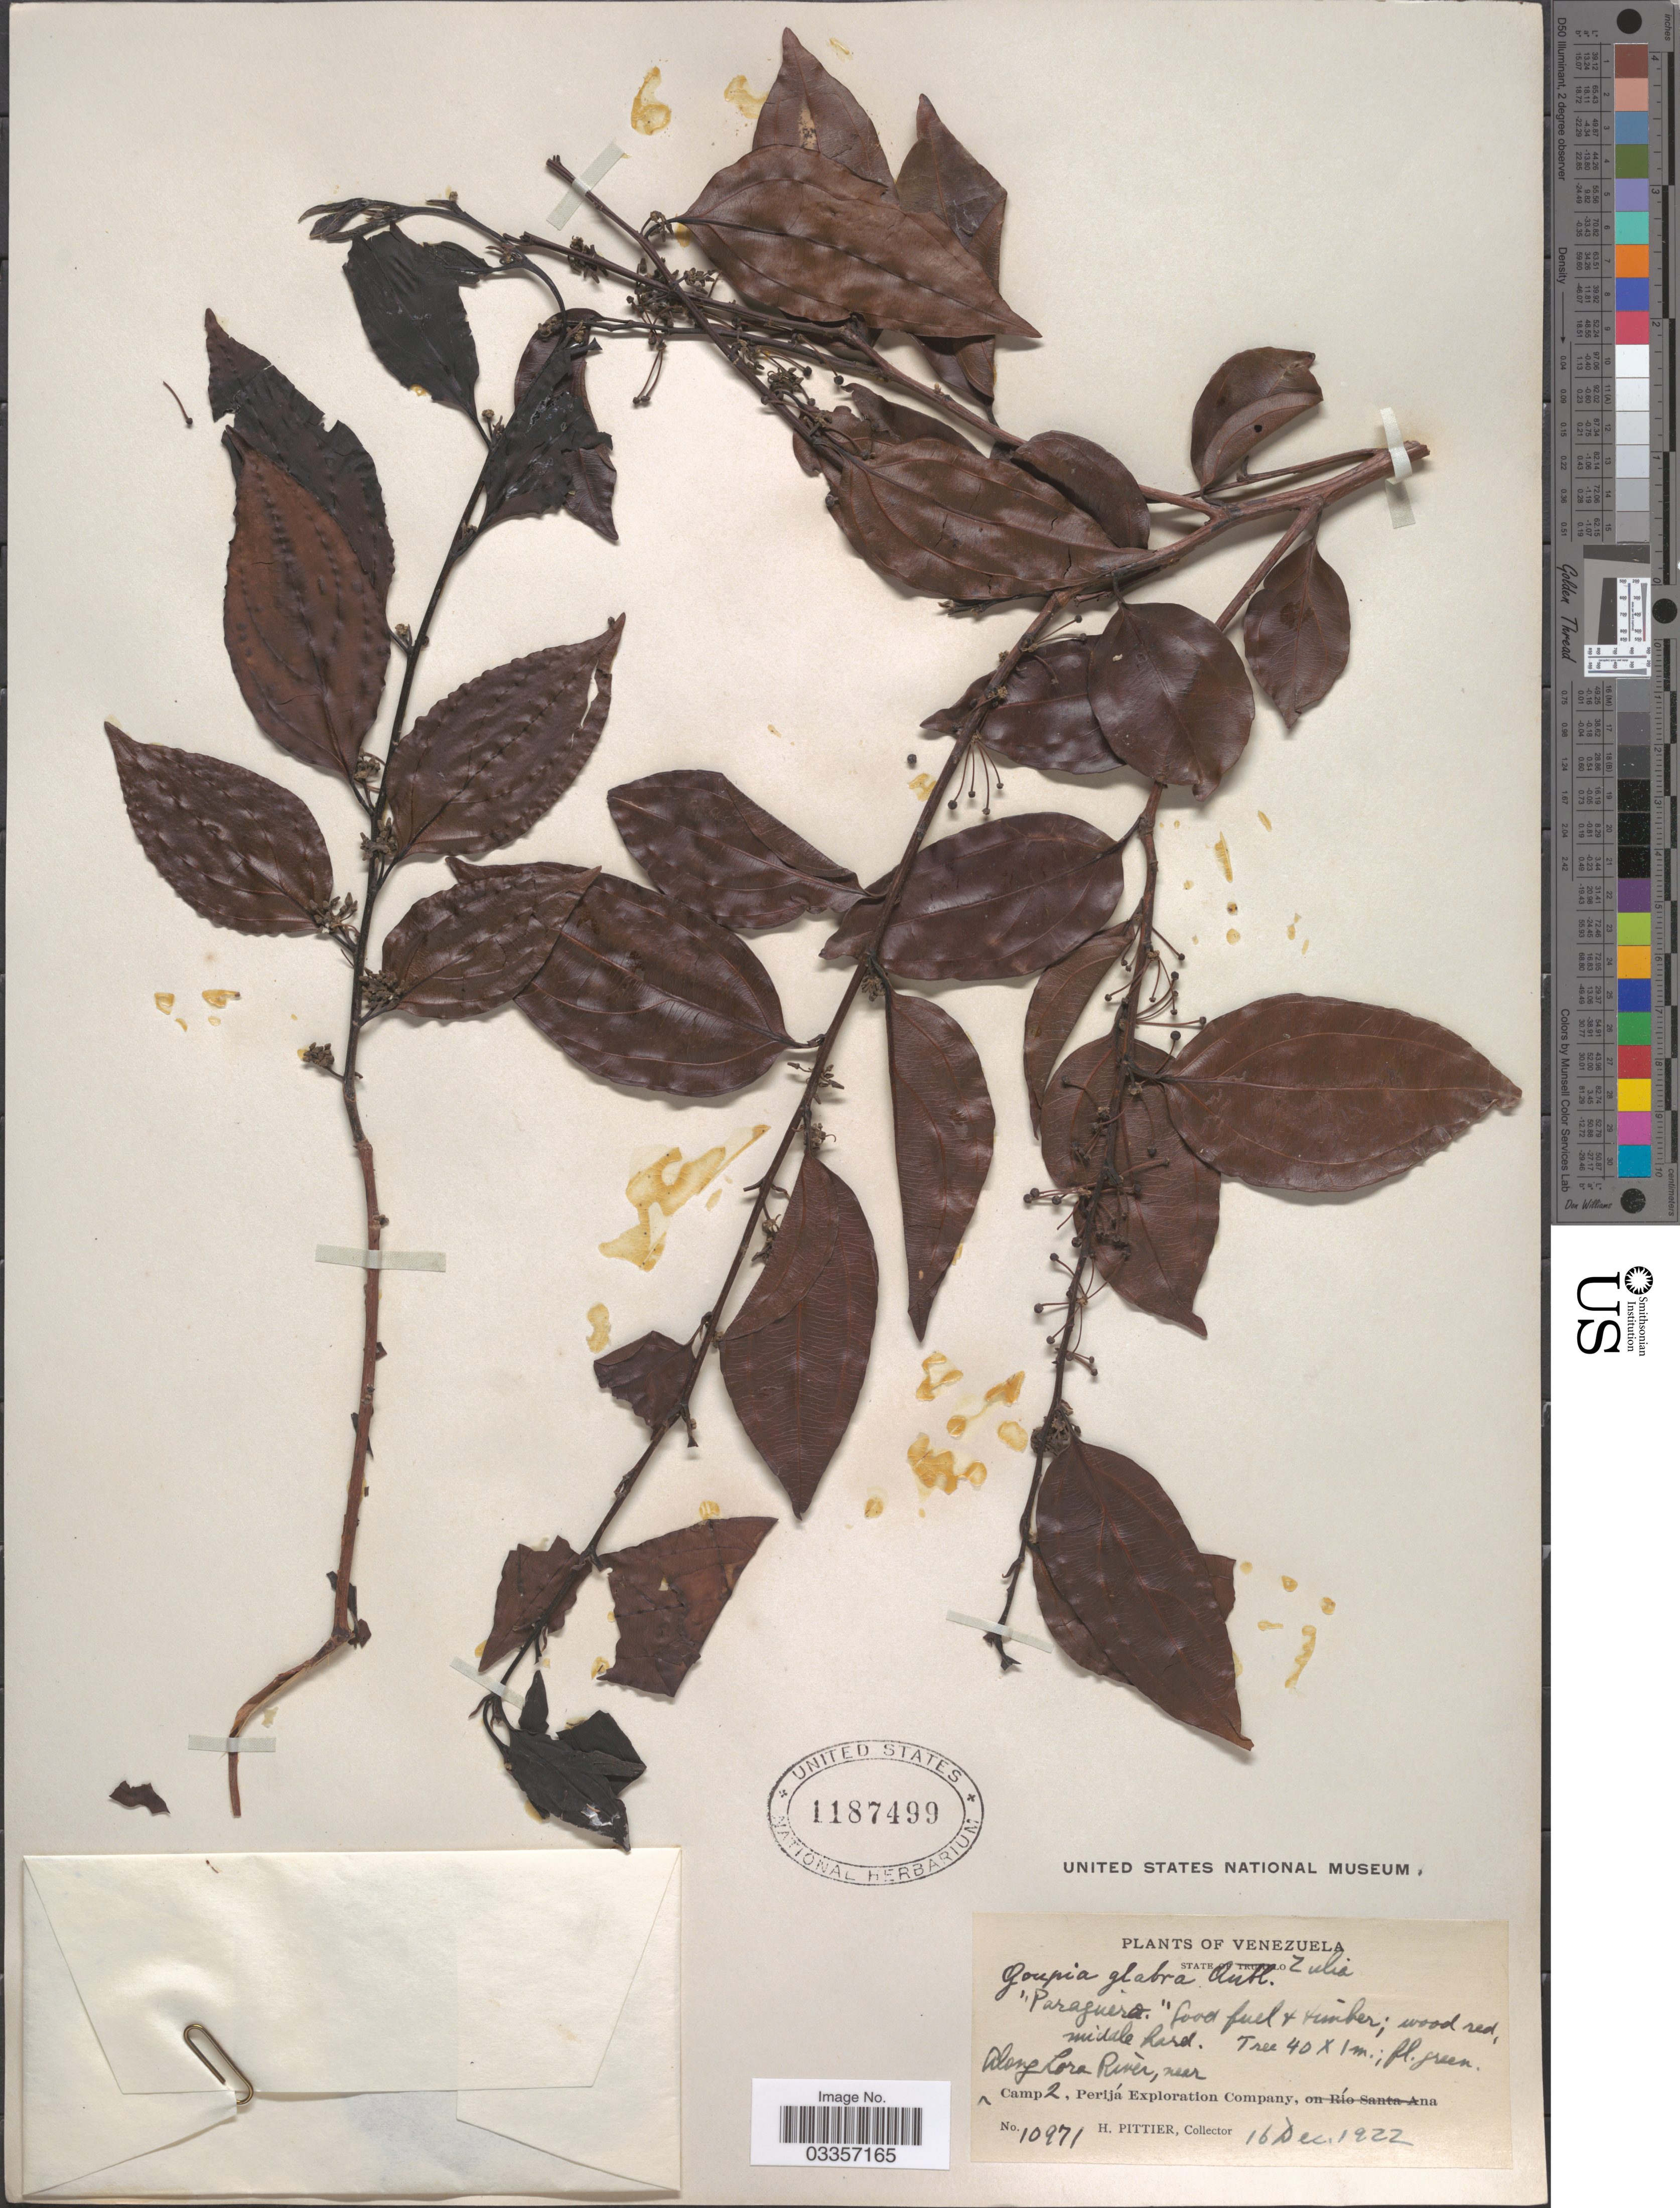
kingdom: Plantae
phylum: Tracheophyta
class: Magnoliopsida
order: Malpighiales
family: Goupiaceae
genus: Goupia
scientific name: Goupia glabra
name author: Aubl.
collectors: H. F. Pittier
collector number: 10971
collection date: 1922-12-16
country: Venezuela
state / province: Zulia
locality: Along Lora Rivèr, near Camp 2, Perijá Exploration Company.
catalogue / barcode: US 1187499